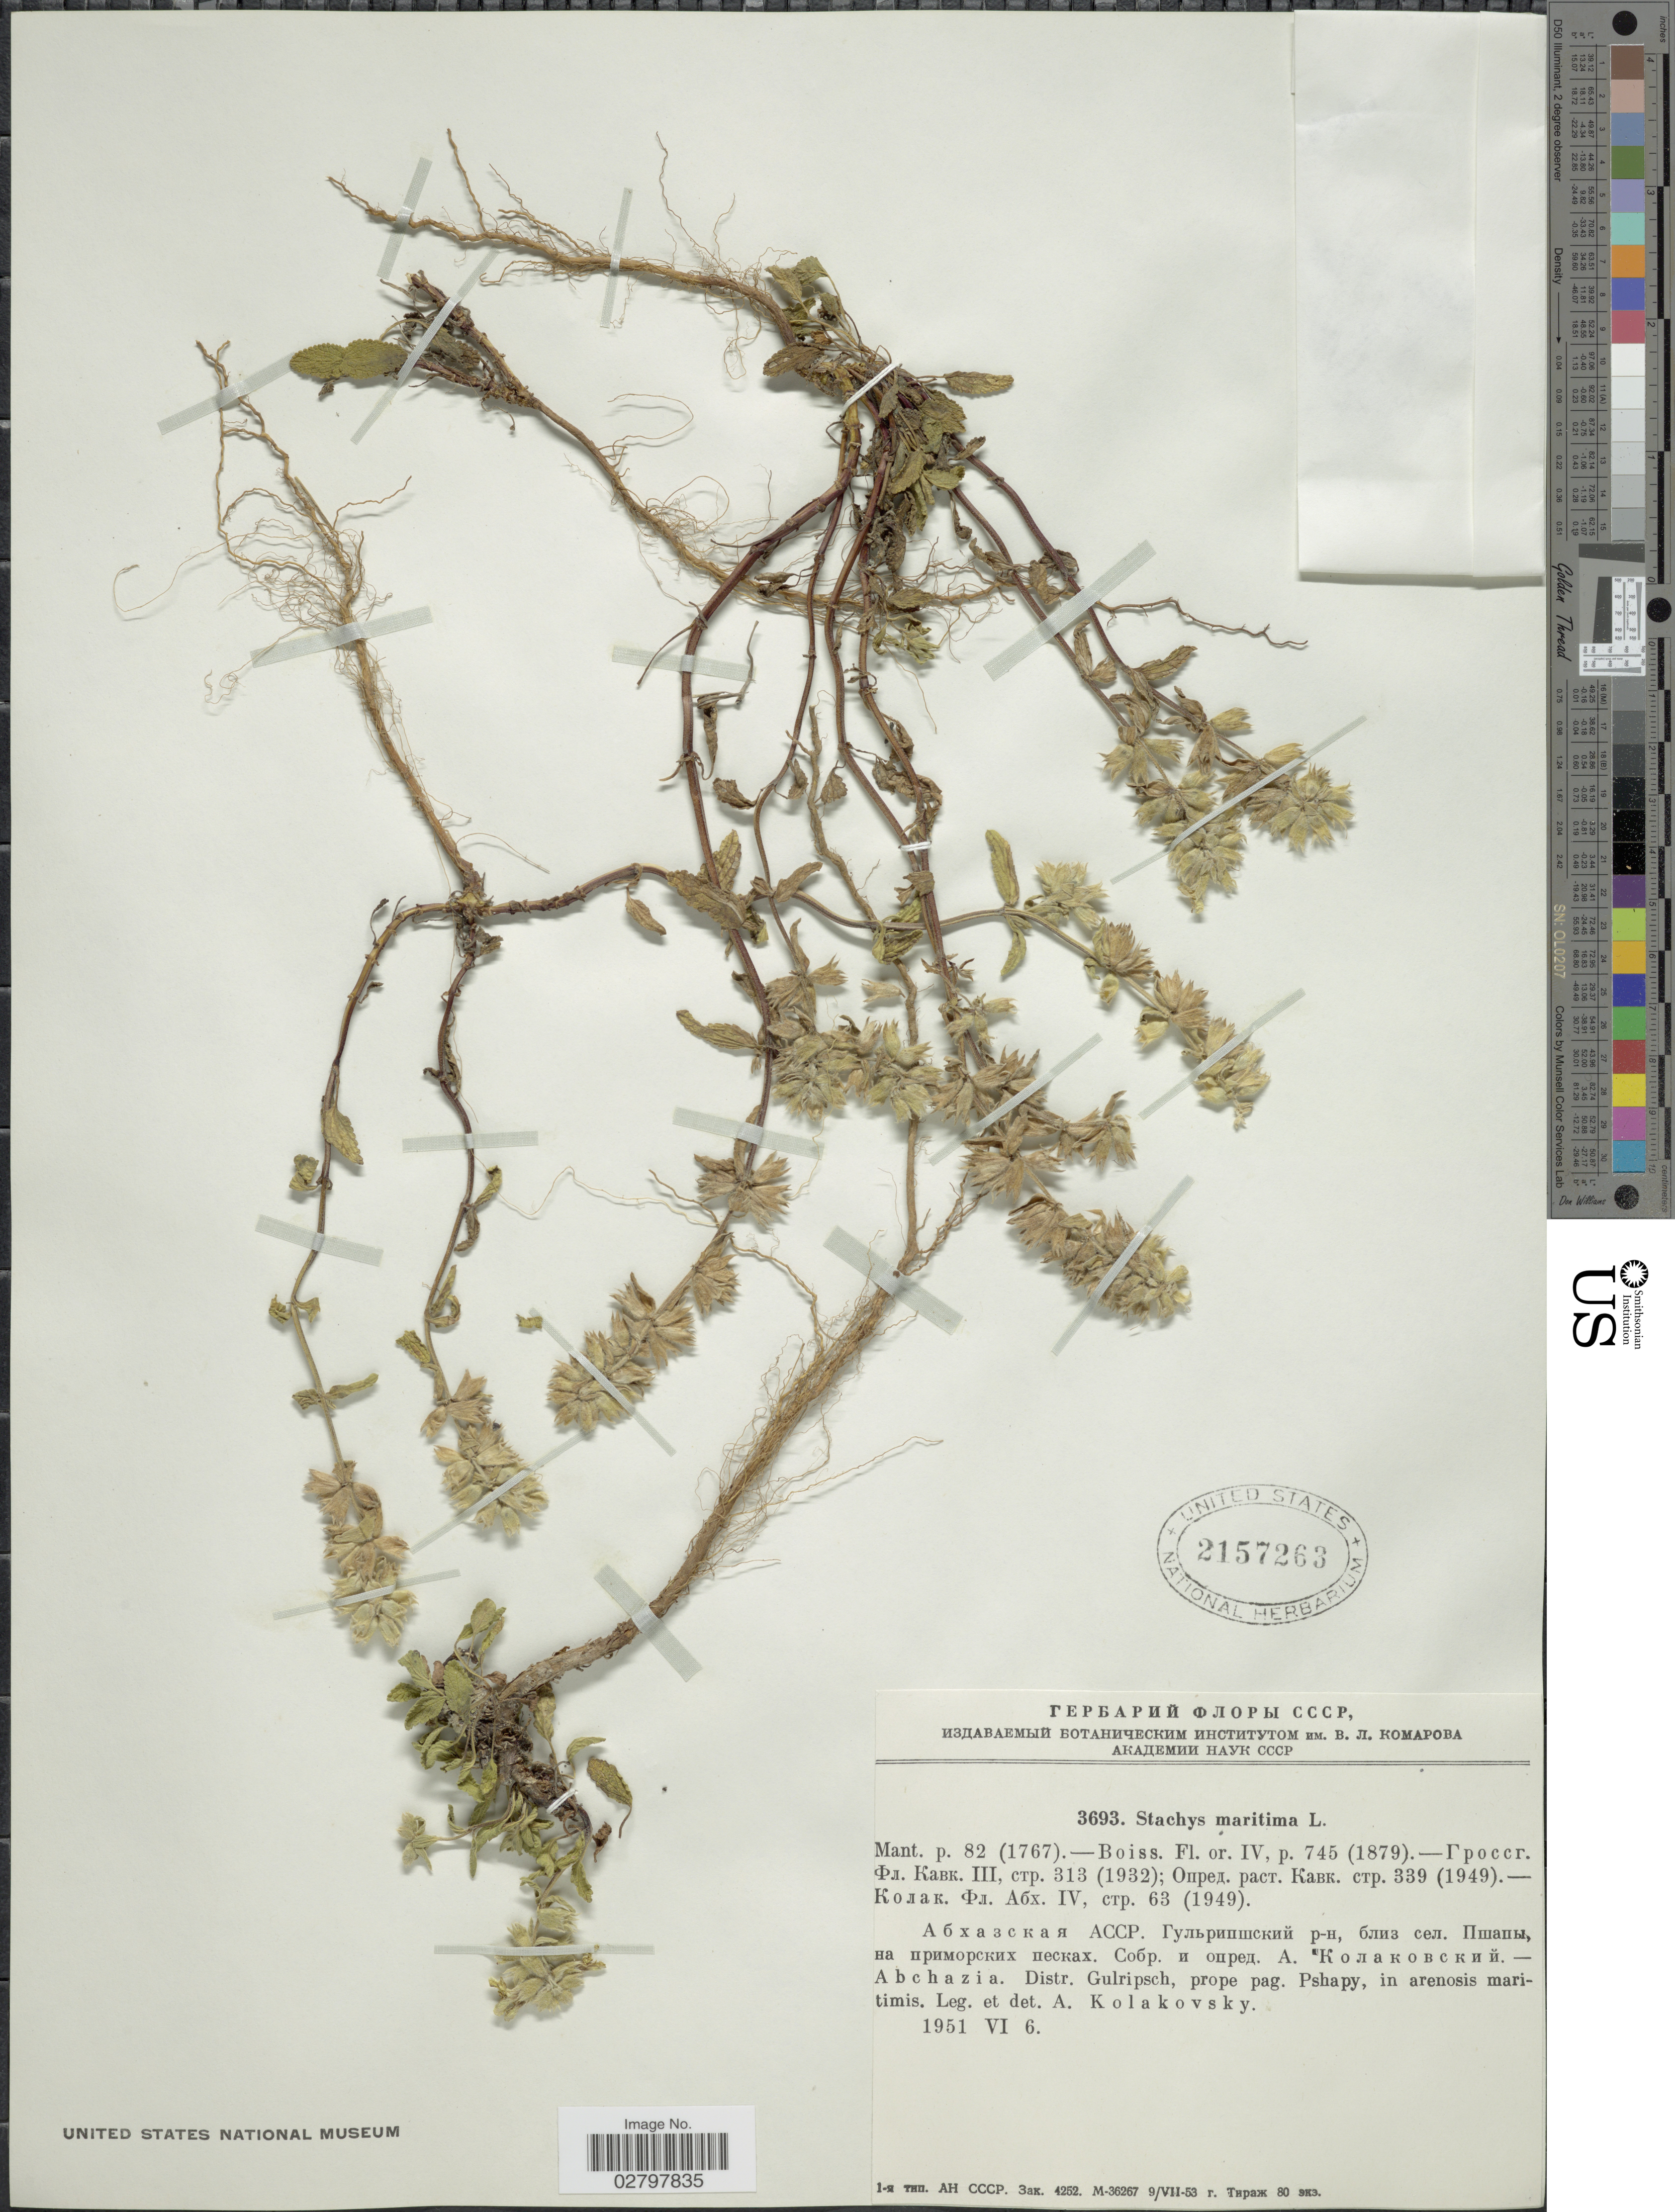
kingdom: Plantae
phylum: Tracheophyta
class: Magnoliopsida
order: Lamiales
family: Lamiaceae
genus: Stachys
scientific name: Stachys maritima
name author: Gouan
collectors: A. Kolakovsky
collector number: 3693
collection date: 1951-06-06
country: Georgia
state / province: Abkhazia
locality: Abchazia. Distr. Gulripsch, prope pag. Pshapy, in arenosis maritimis.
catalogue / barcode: US 2157263